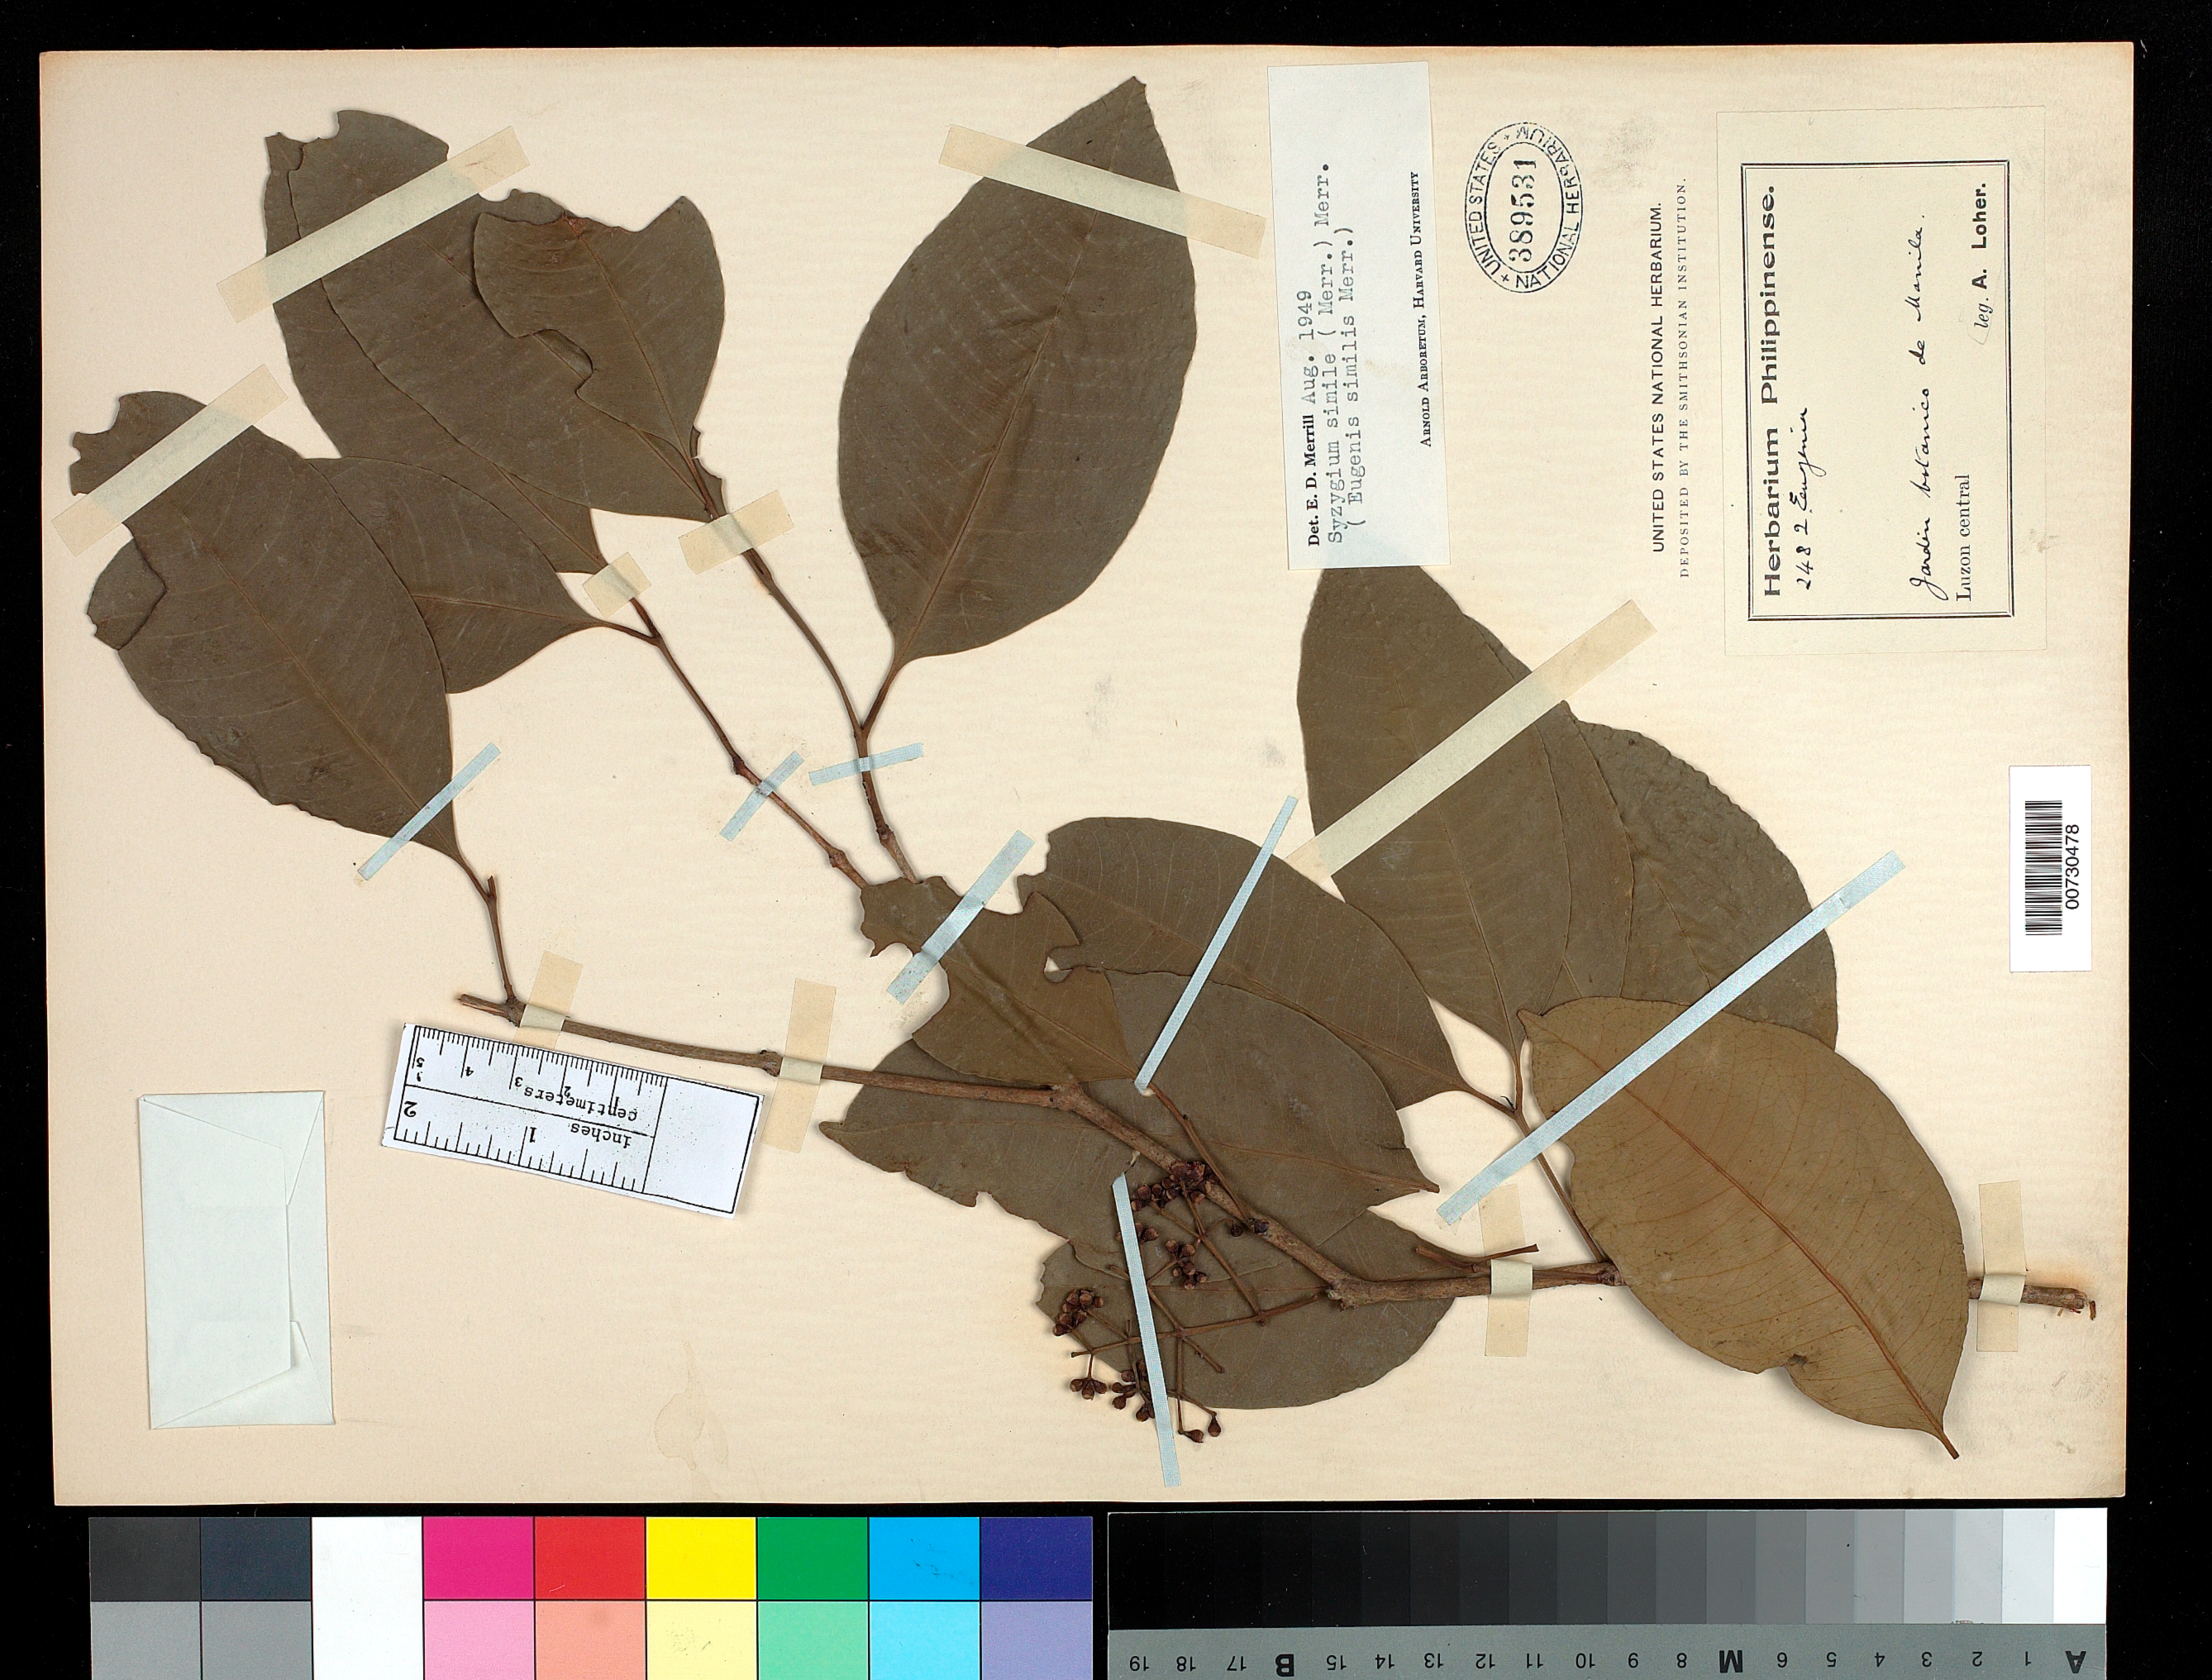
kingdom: Plantae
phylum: Tracheophyta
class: Magnoliopsida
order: Myrtales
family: Myrtaceae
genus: Syzygium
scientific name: Syzygium simile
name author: (Merr.) Merr.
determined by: Merrill, Elmer D.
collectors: A. Loher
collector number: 2482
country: Philippines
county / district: Luzon central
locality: Jardin botánico de Manila. (Manila's botanic garden)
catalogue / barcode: US 389531